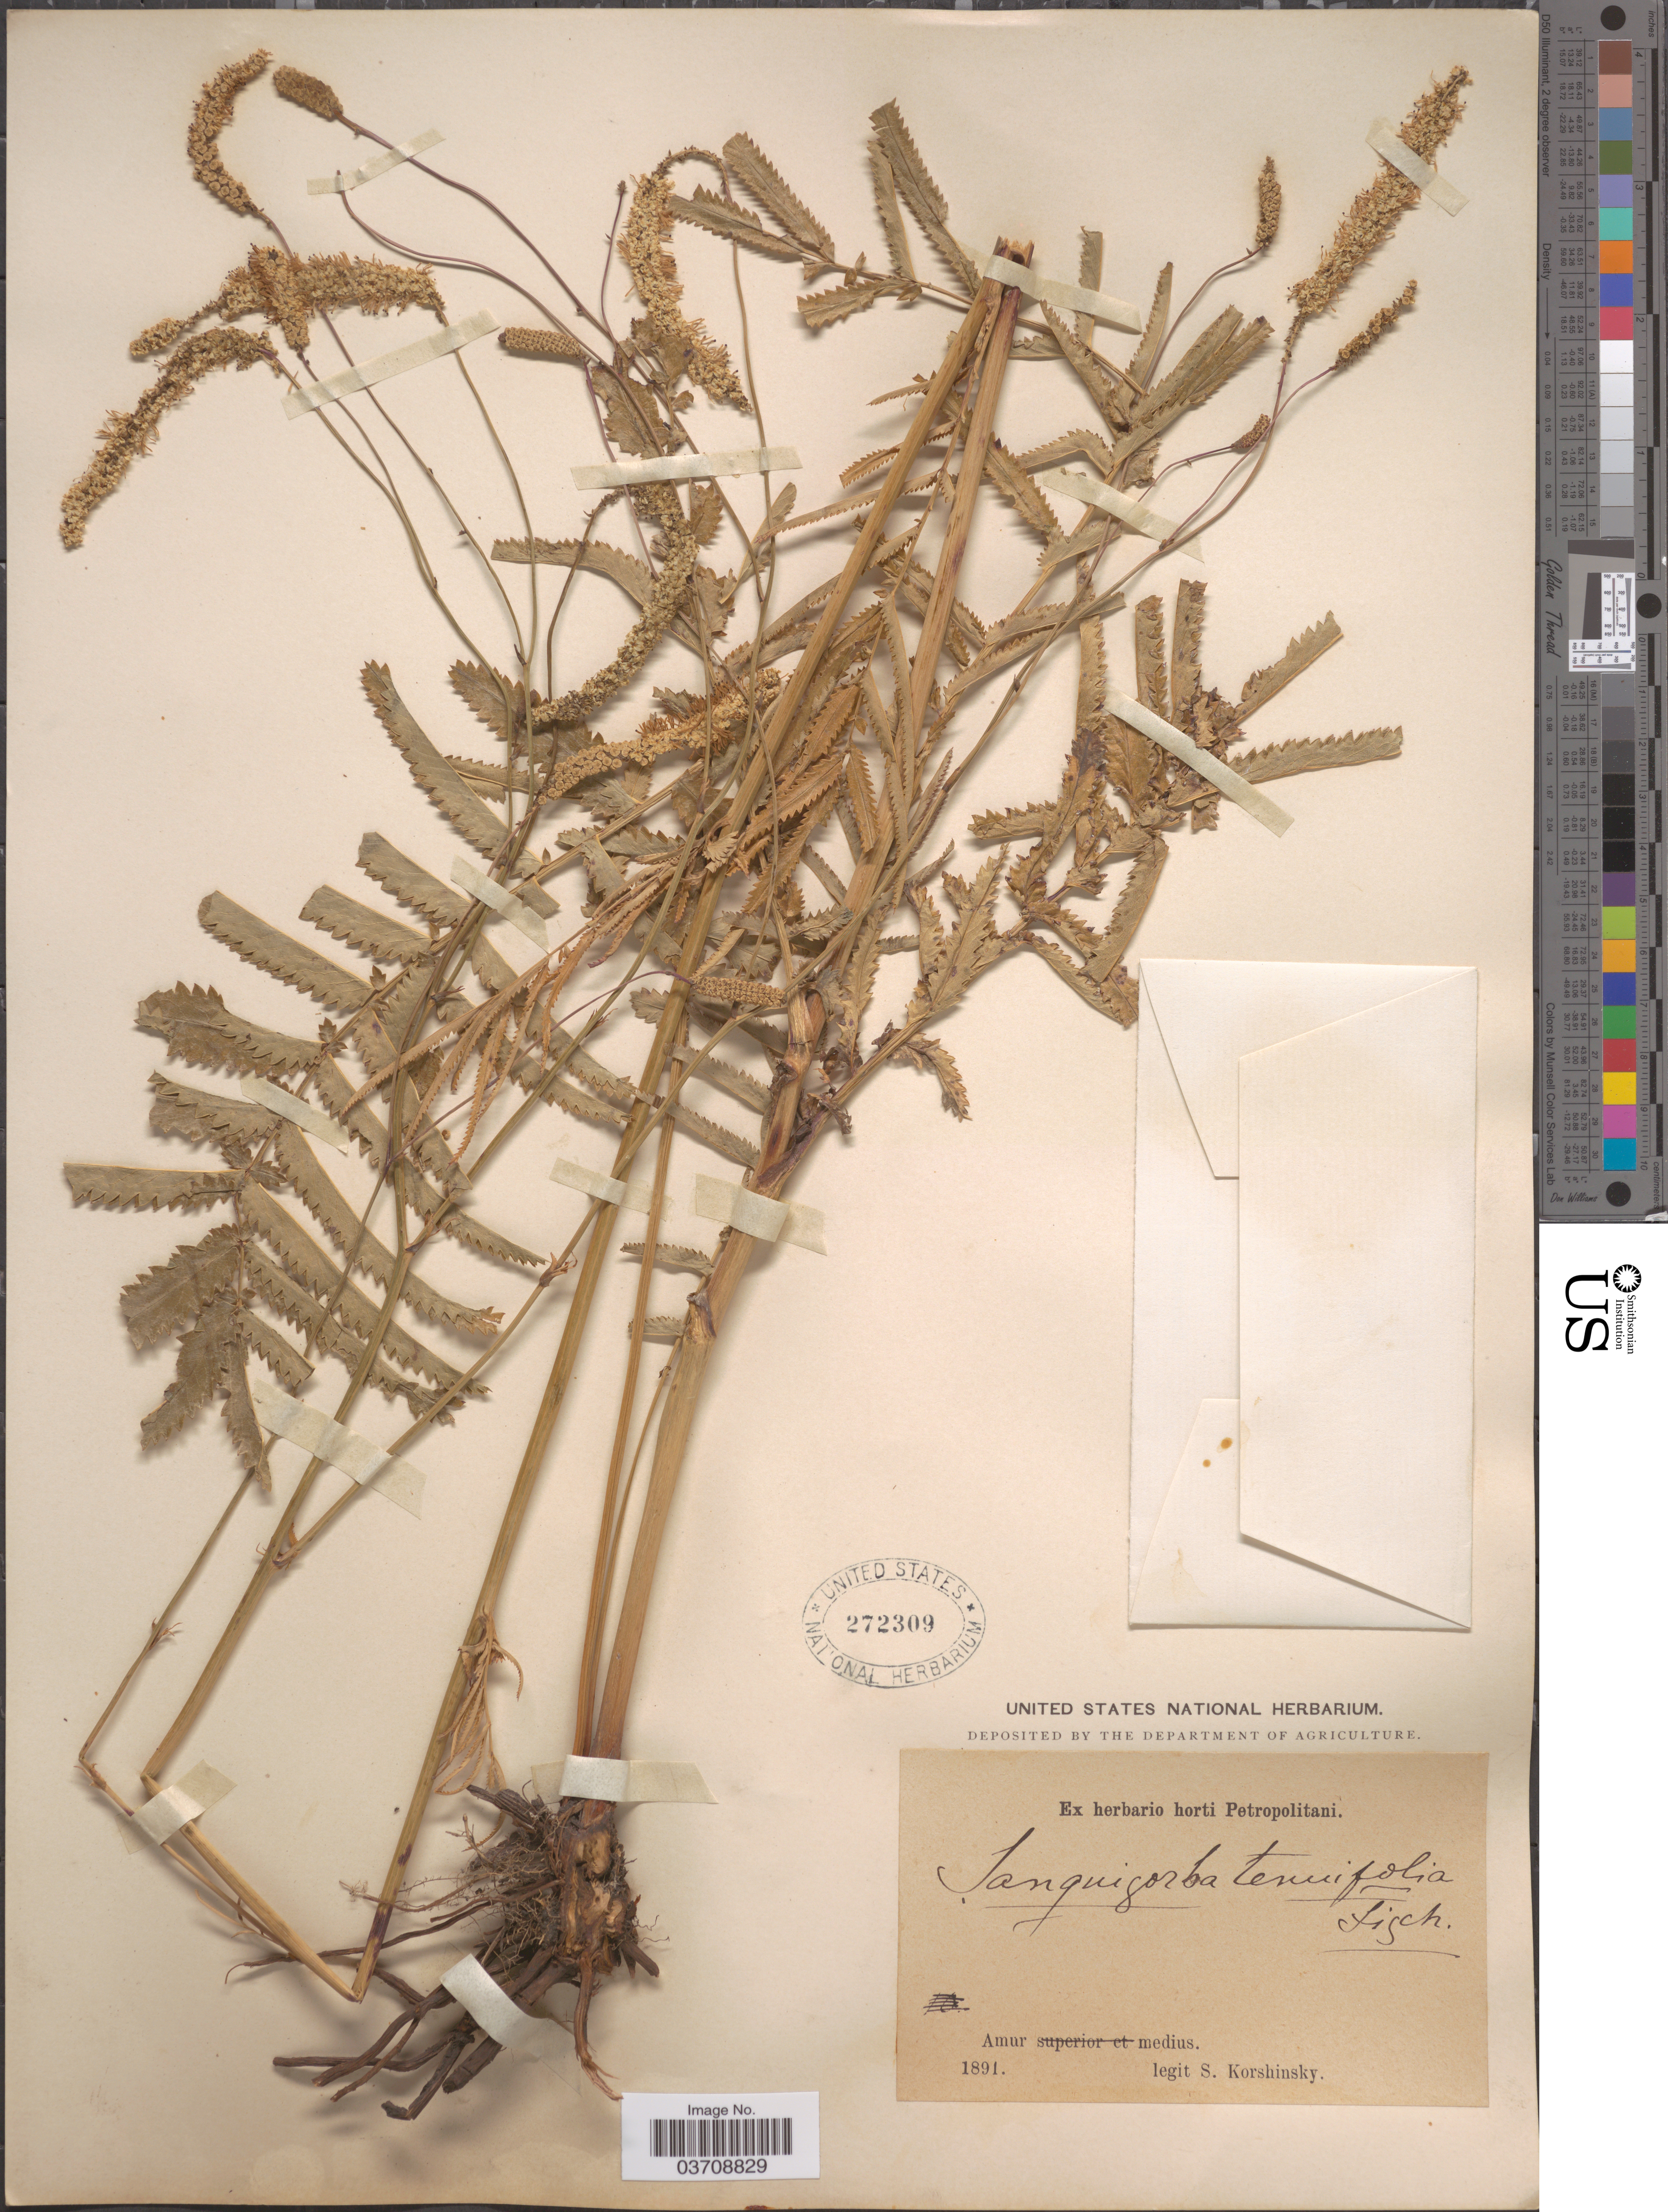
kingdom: Plantae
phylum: Tracheophyta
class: Magnoliopsida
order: Rosales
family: Rosaceae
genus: Sanguisorba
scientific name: Sanguisorba tenuifolia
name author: Fisch. ex Link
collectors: S. I. Korshinsky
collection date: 1891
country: Russian Federation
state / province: Amur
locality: Amur medius.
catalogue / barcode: US 272309